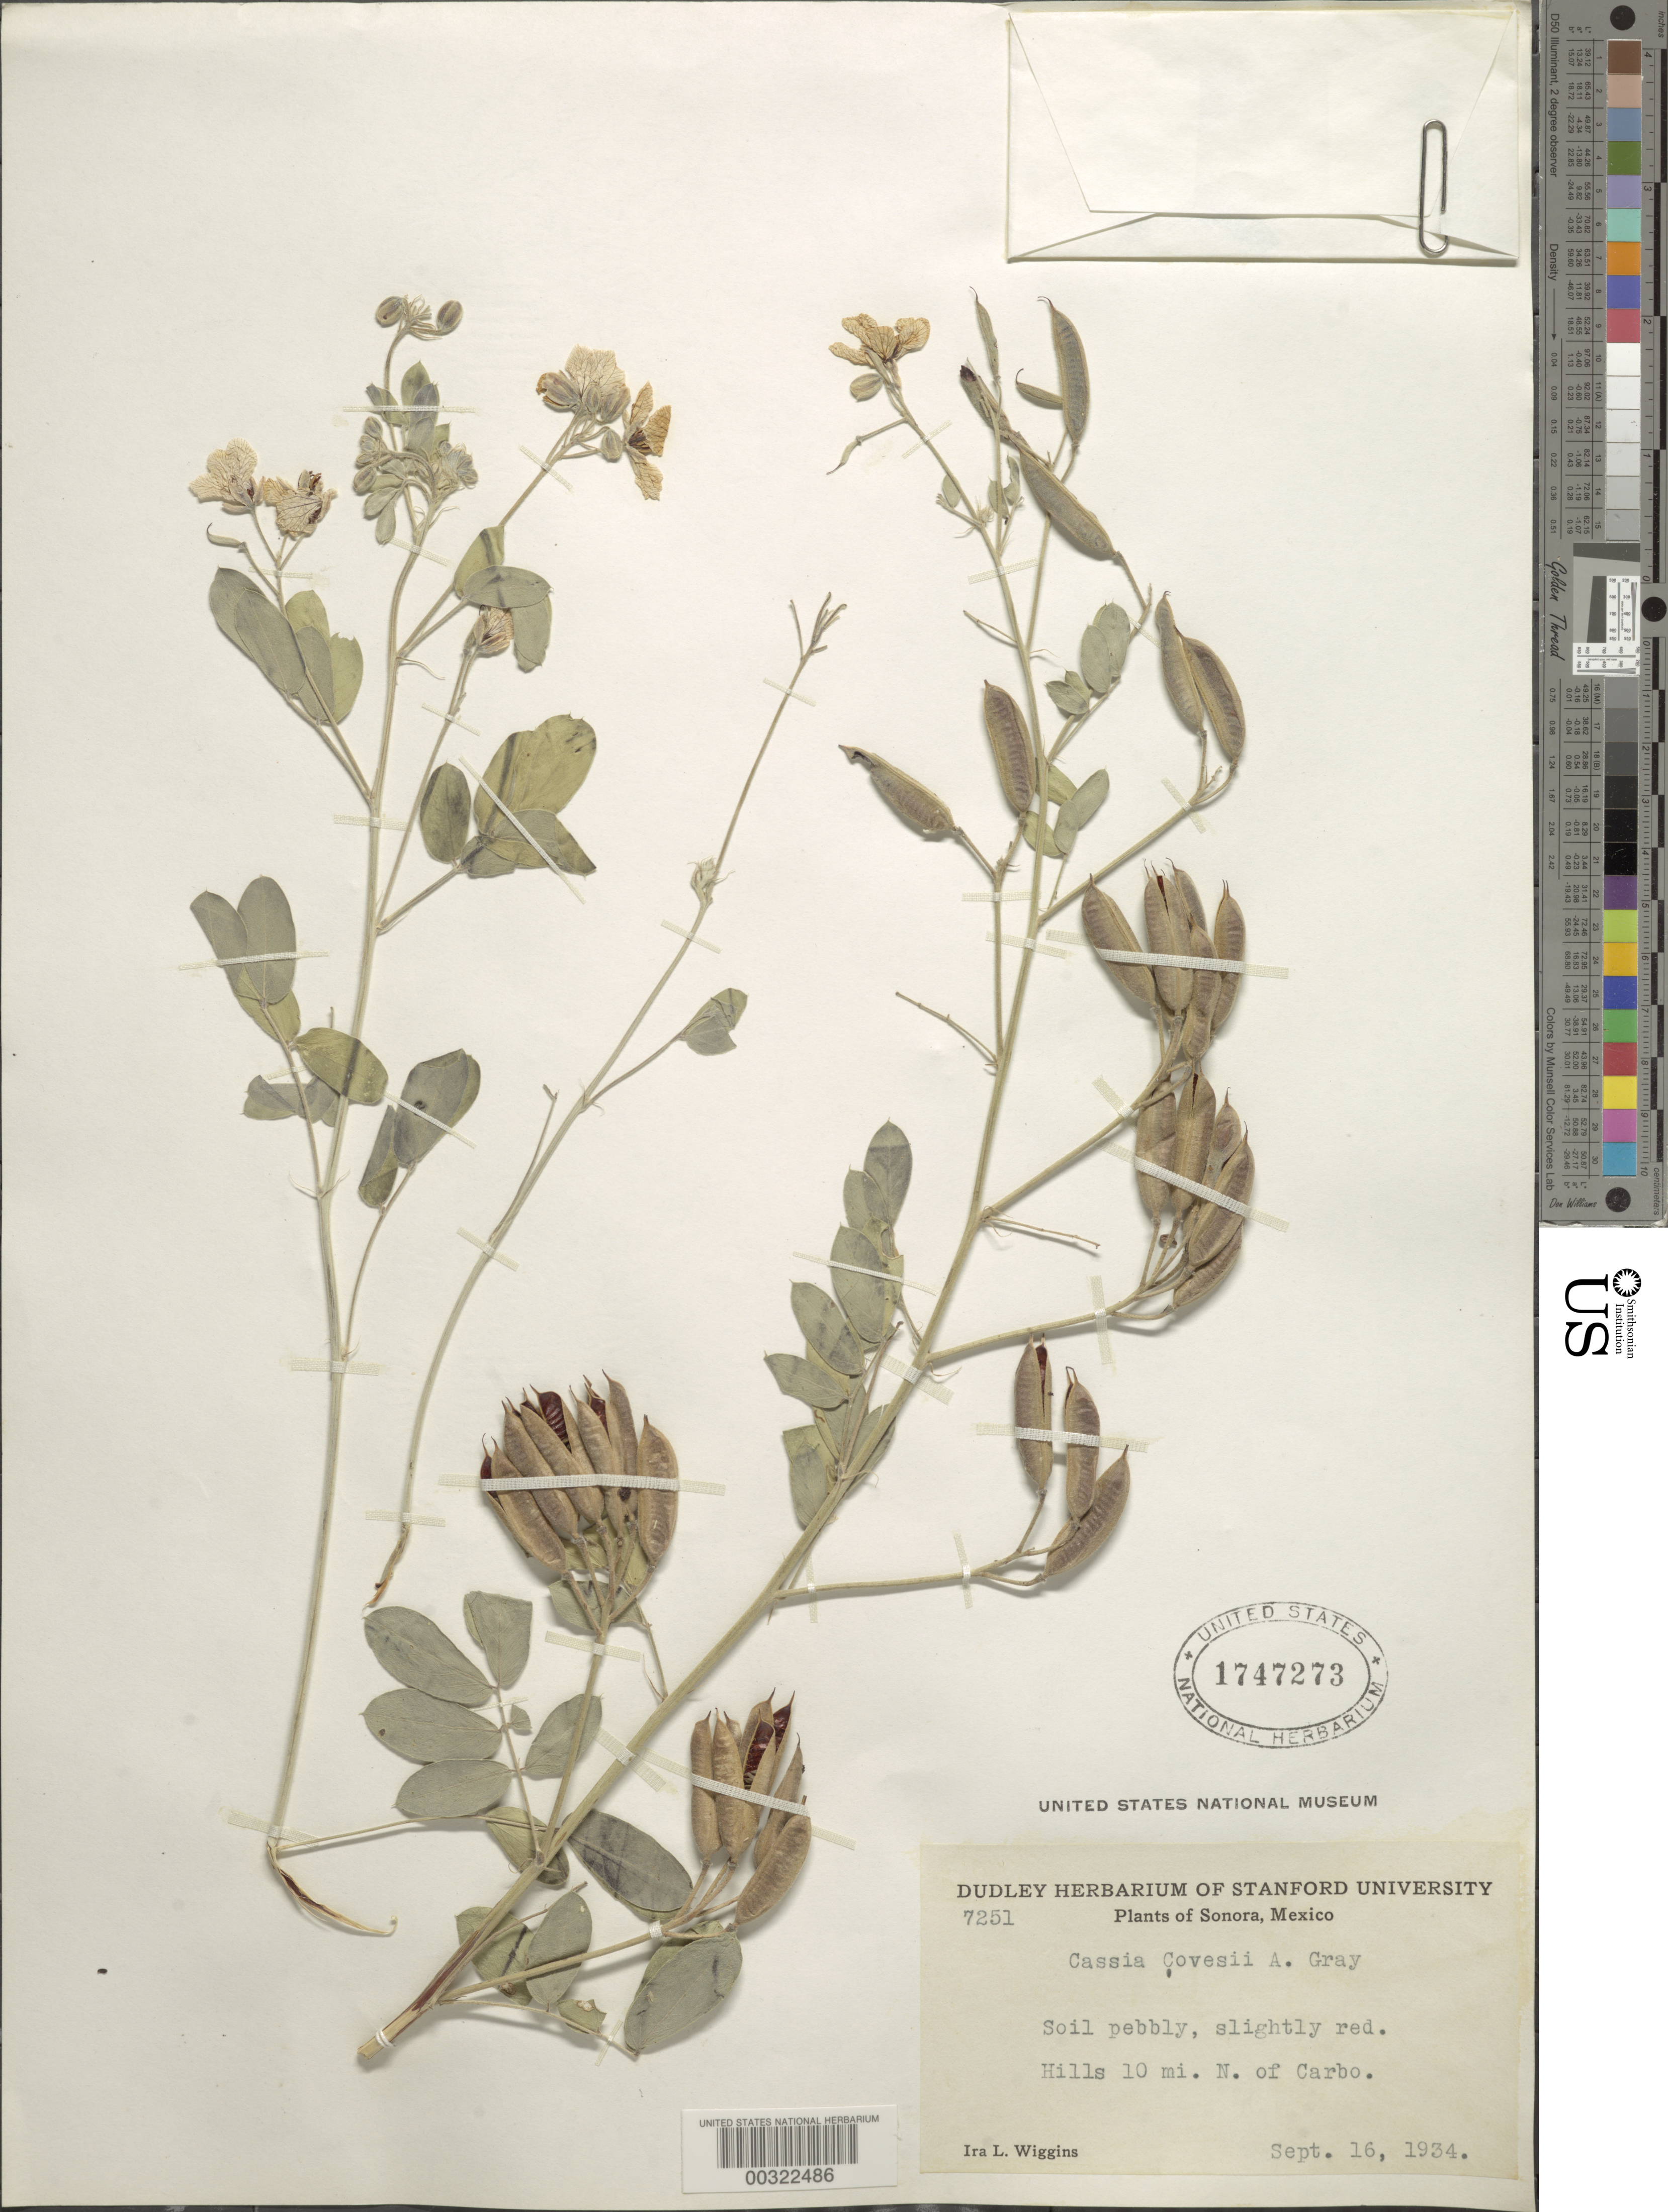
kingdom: Plantae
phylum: Tracheophyta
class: Magnoliopsida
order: Fabales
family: Fabaceae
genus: Senna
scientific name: Senna covesii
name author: (A. Gray) H.S. Irwin & Barneby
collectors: I. L. Wiggins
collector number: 7251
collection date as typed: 16 Sep 1934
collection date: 1934-09-16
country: Mexico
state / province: Sonora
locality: N of carbo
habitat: Soil pebly, slightly red; hills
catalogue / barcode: US 1747273